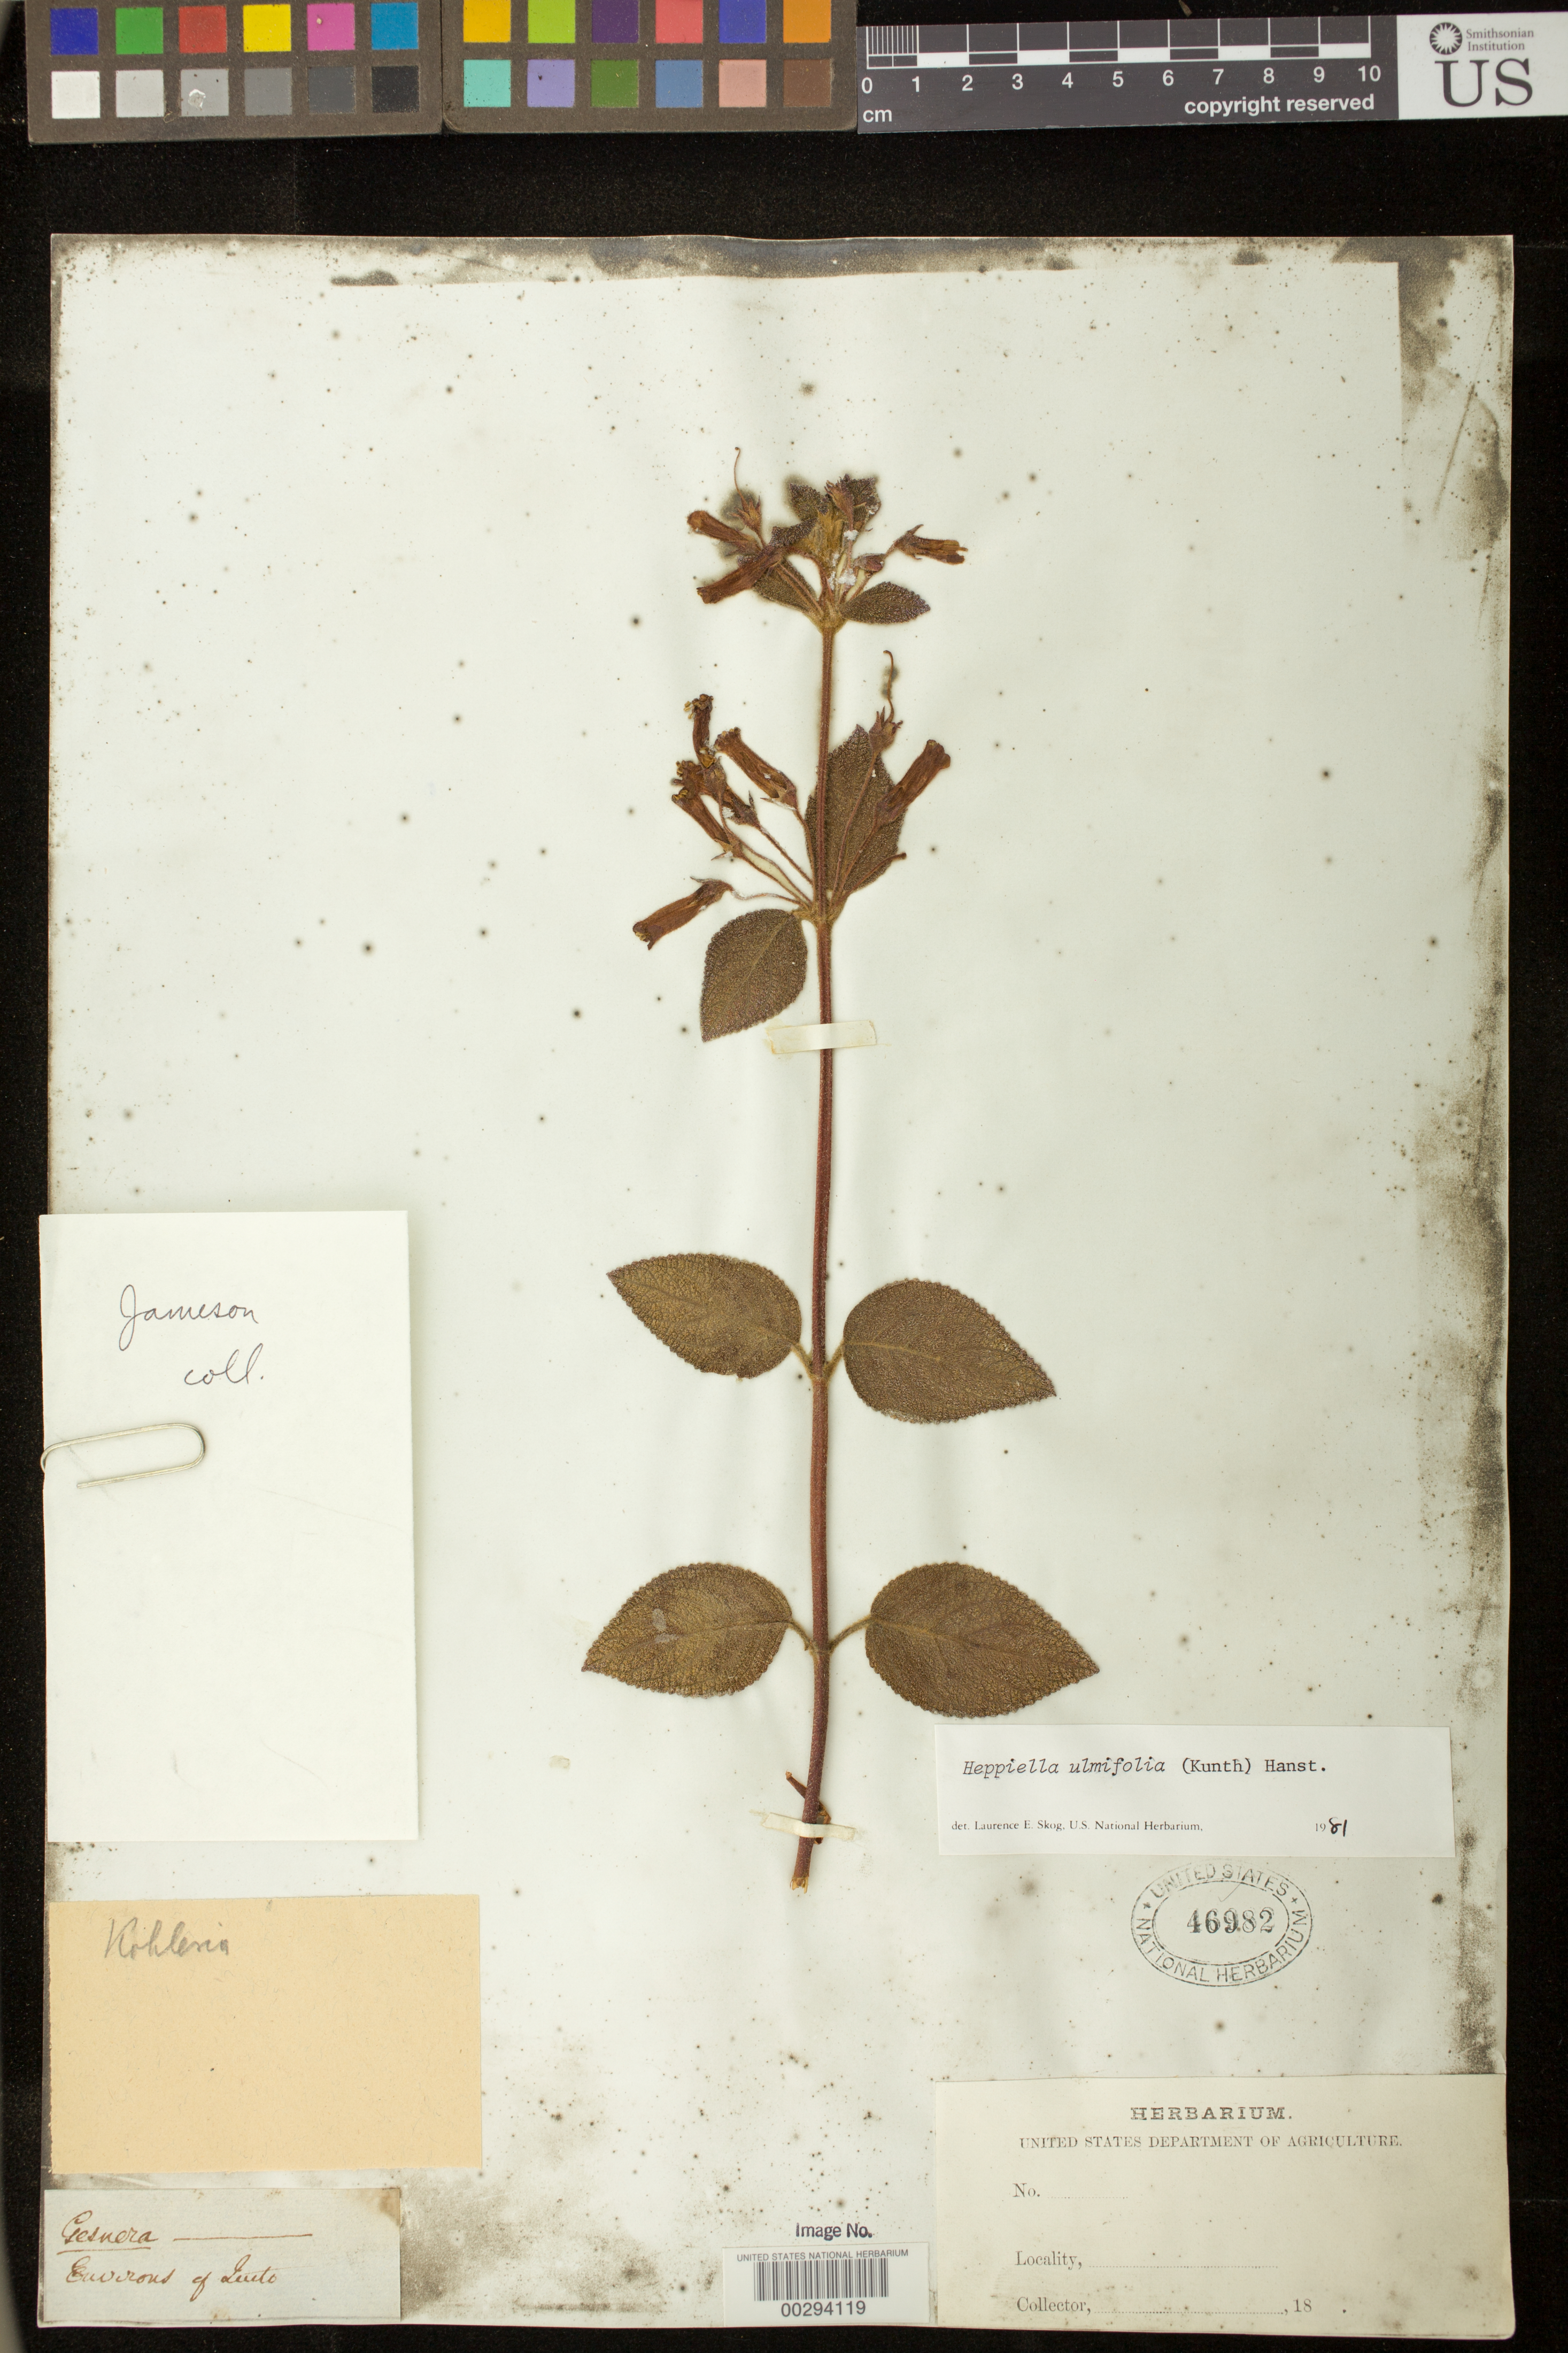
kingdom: Plantae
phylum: Tracheophyta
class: Magnoliopsida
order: Lamiales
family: Gesneriaceae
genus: Heppiella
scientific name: Heppiella ulmifolia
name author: (Kunth) Hanst.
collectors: W. Jameson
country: Ecuador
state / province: Pichincha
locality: Environs of Quito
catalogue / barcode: US 46982